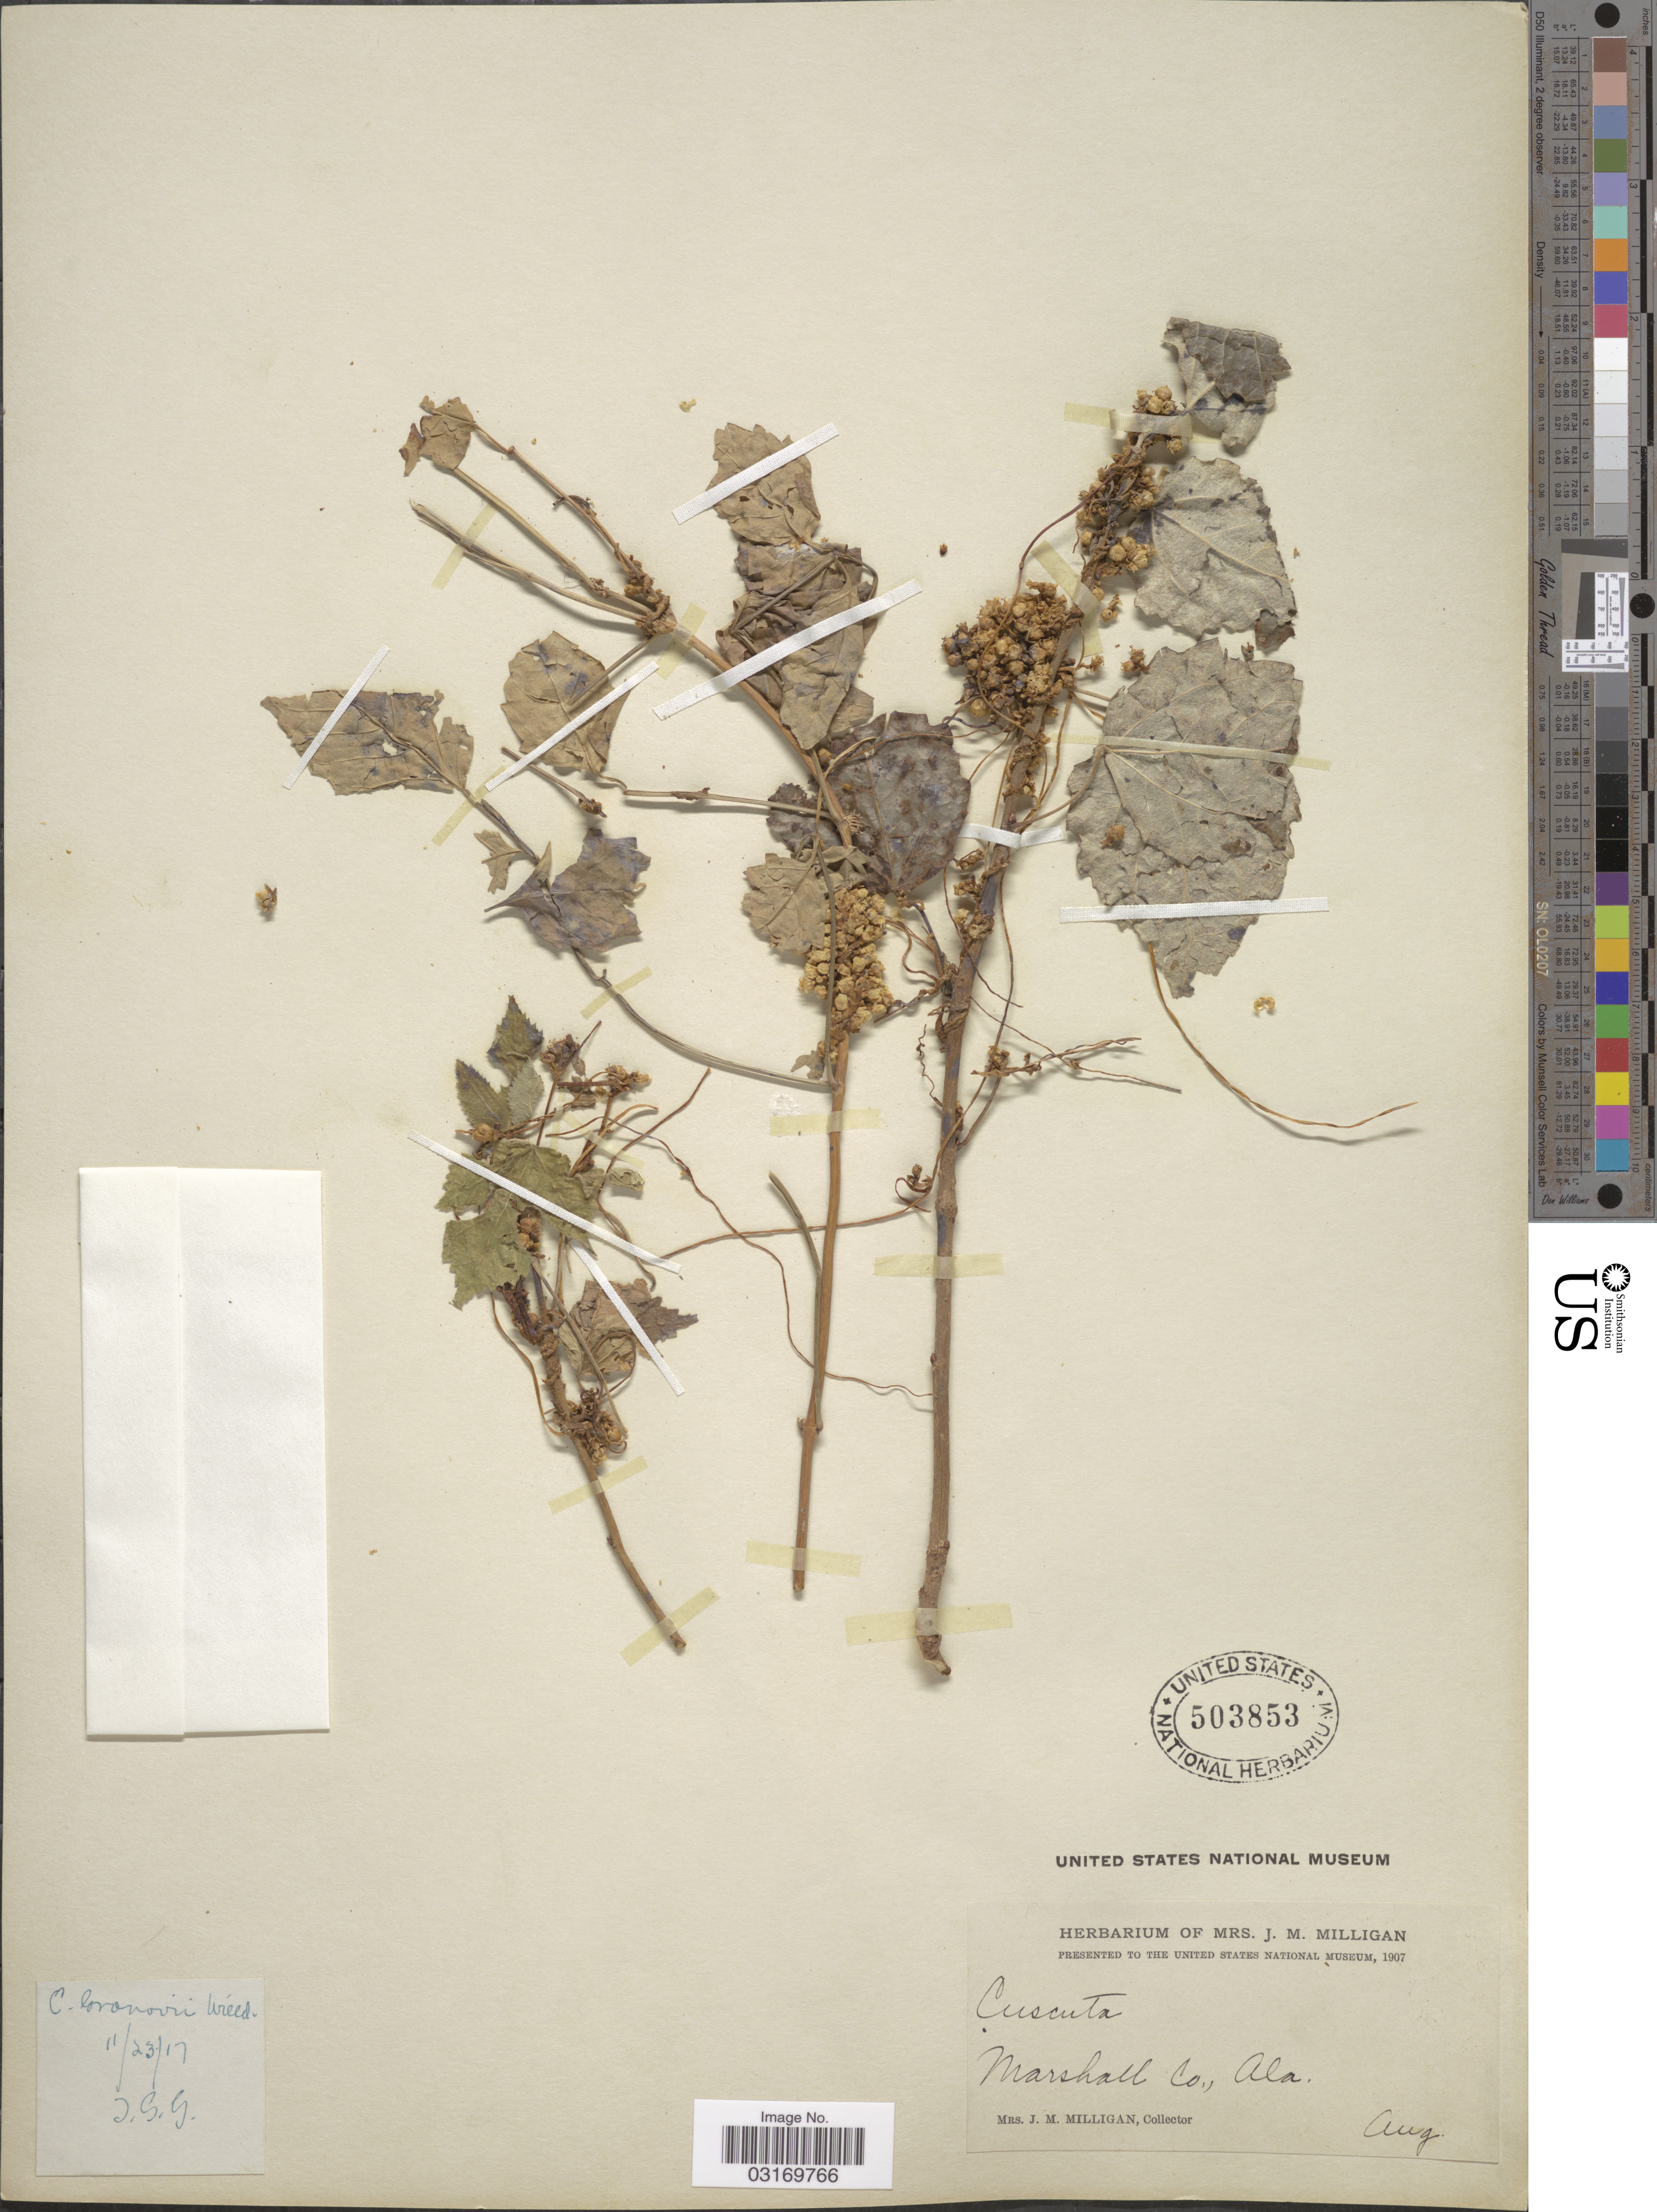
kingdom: Plantae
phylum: Tracheophyta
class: Magnoliopsida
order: Solanales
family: Convolvulaceae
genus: Cuscuta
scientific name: Cuscuta gronovii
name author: Willd. ex Schult.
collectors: J. Milligan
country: United States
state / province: Alabama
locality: Marshall Co.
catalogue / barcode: US 503853